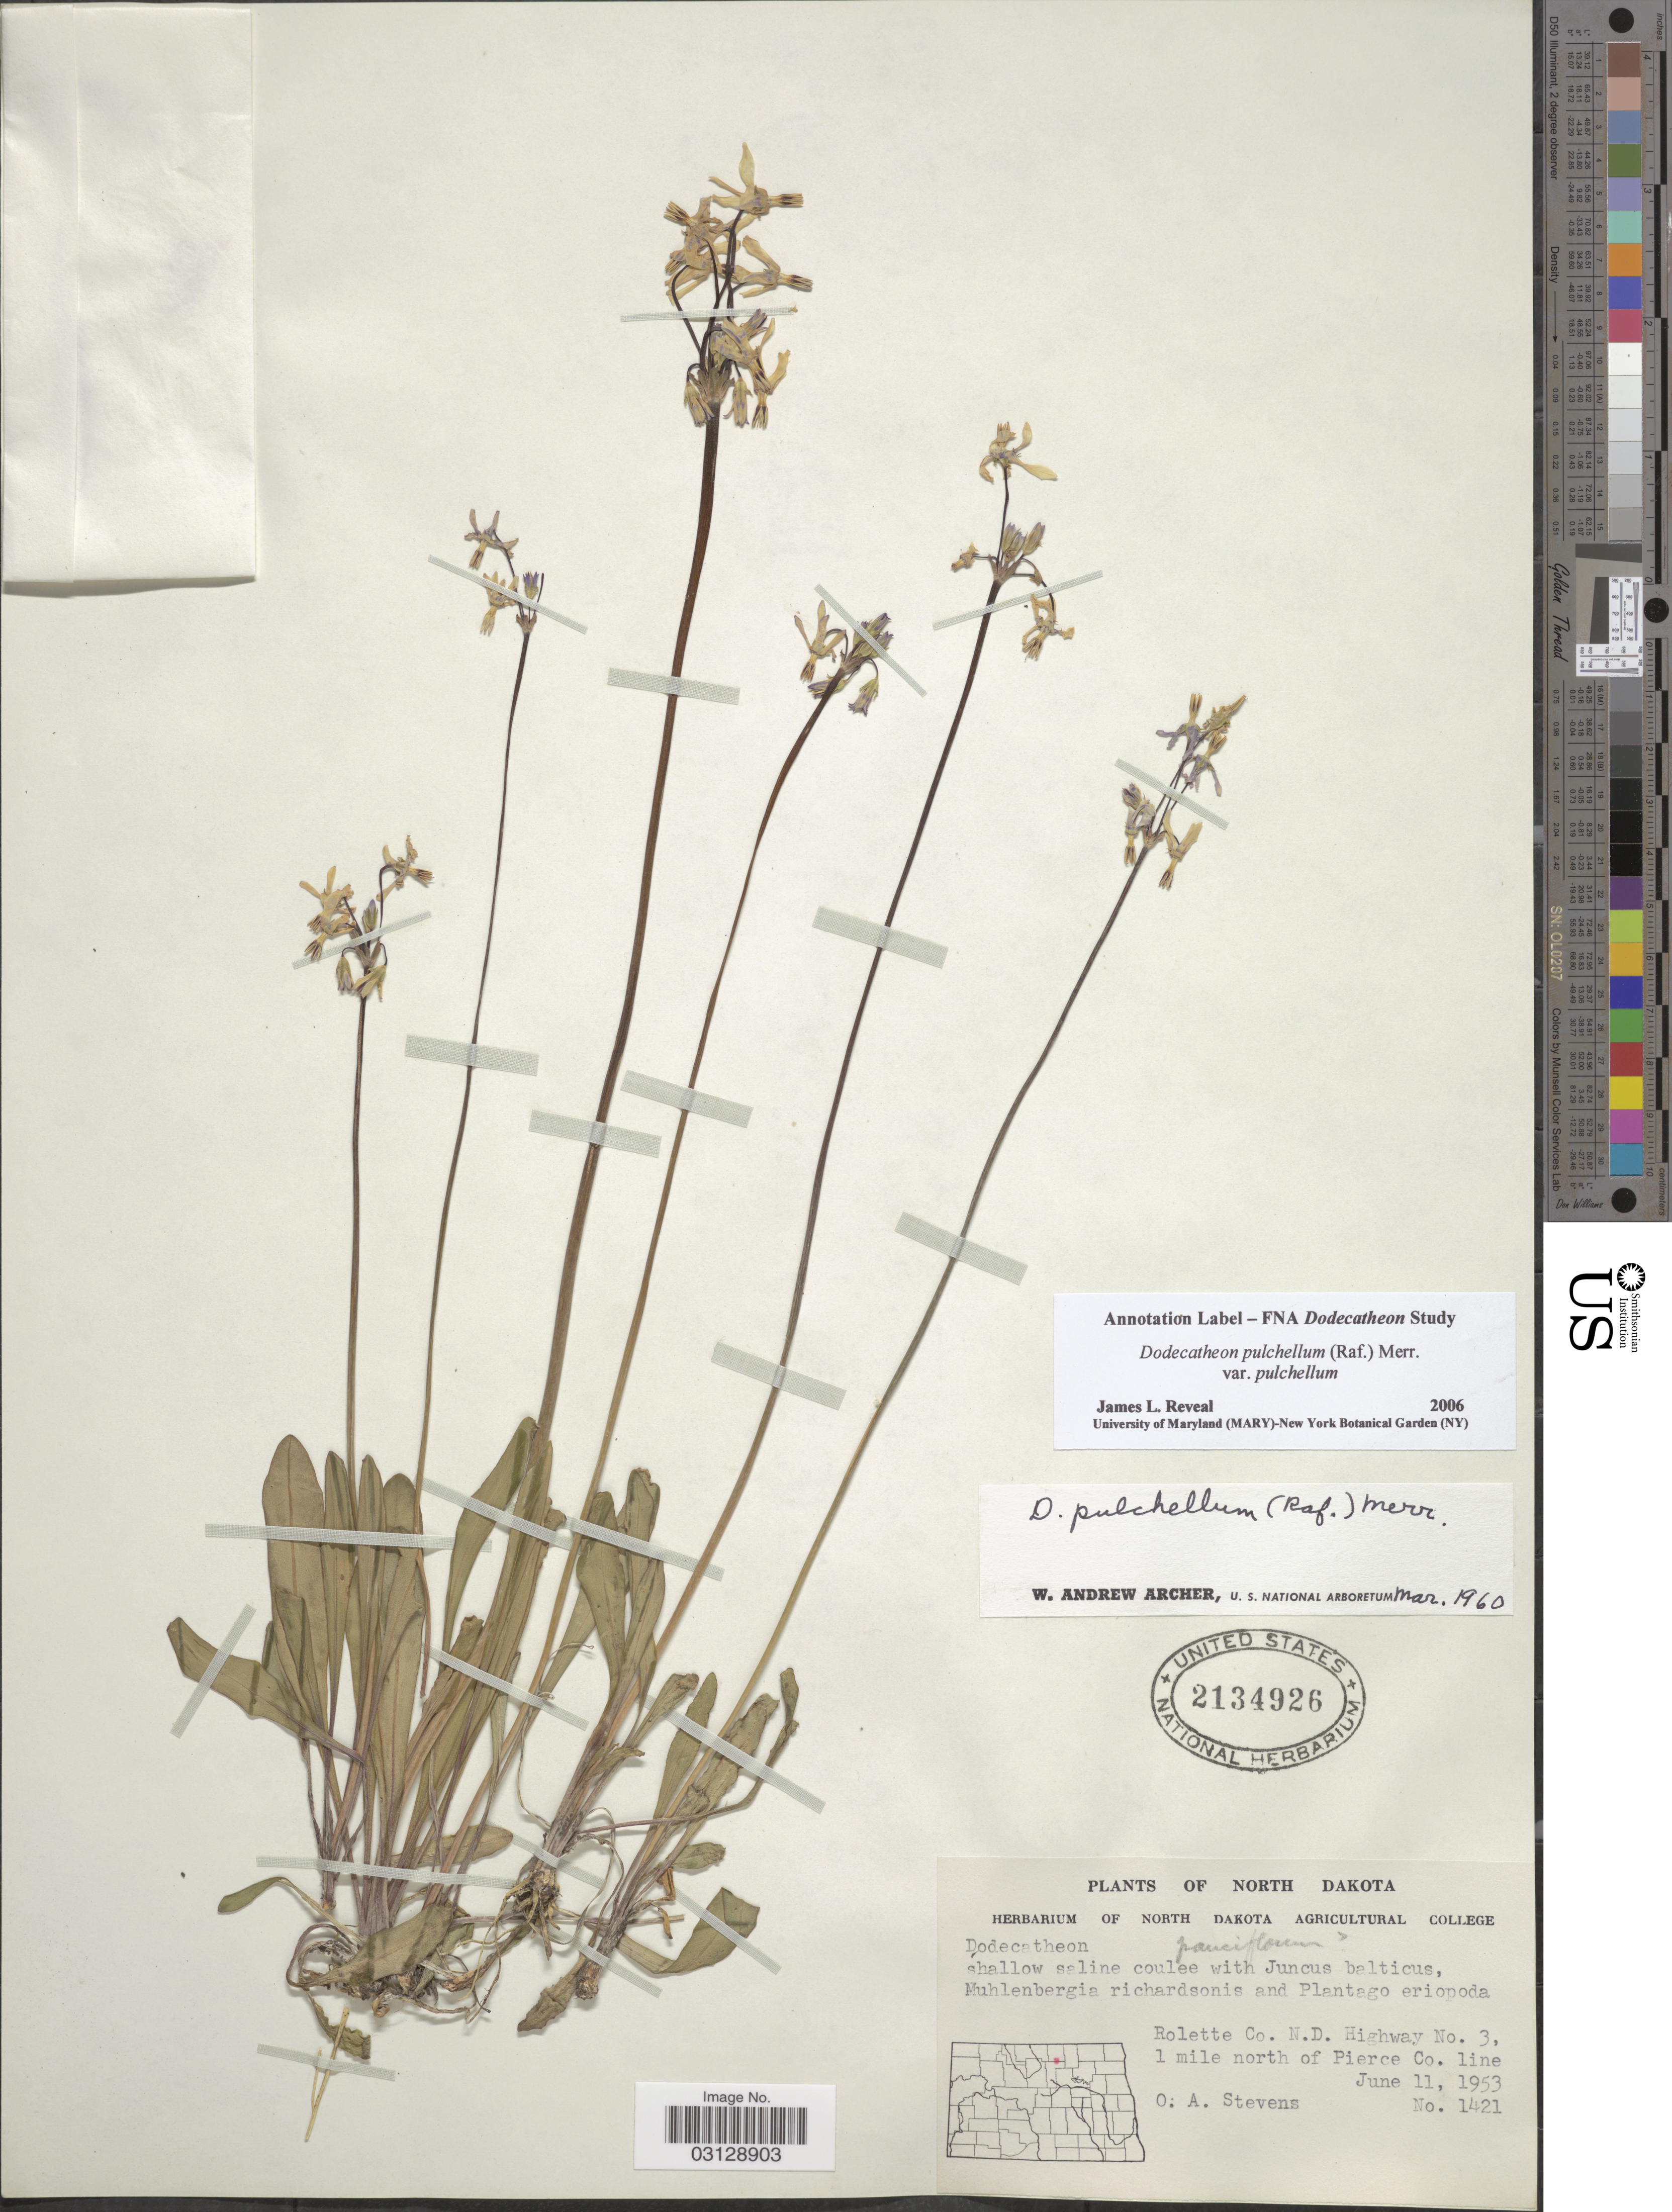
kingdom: Plantae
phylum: Tracheophyta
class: Magnoliopsida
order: Ericales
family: Primulaceae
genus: Dodecatheon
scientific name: Dodecatheon pulchellum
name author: (Raf.) Merr.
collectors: O. A. Stevens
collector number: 1421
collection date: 1953-06-11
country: United States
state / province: North Dakota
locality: Rolette Co. N.D. Highway No. 3, 1 mile north of Pierce Co. line.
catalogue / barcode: US 2134926